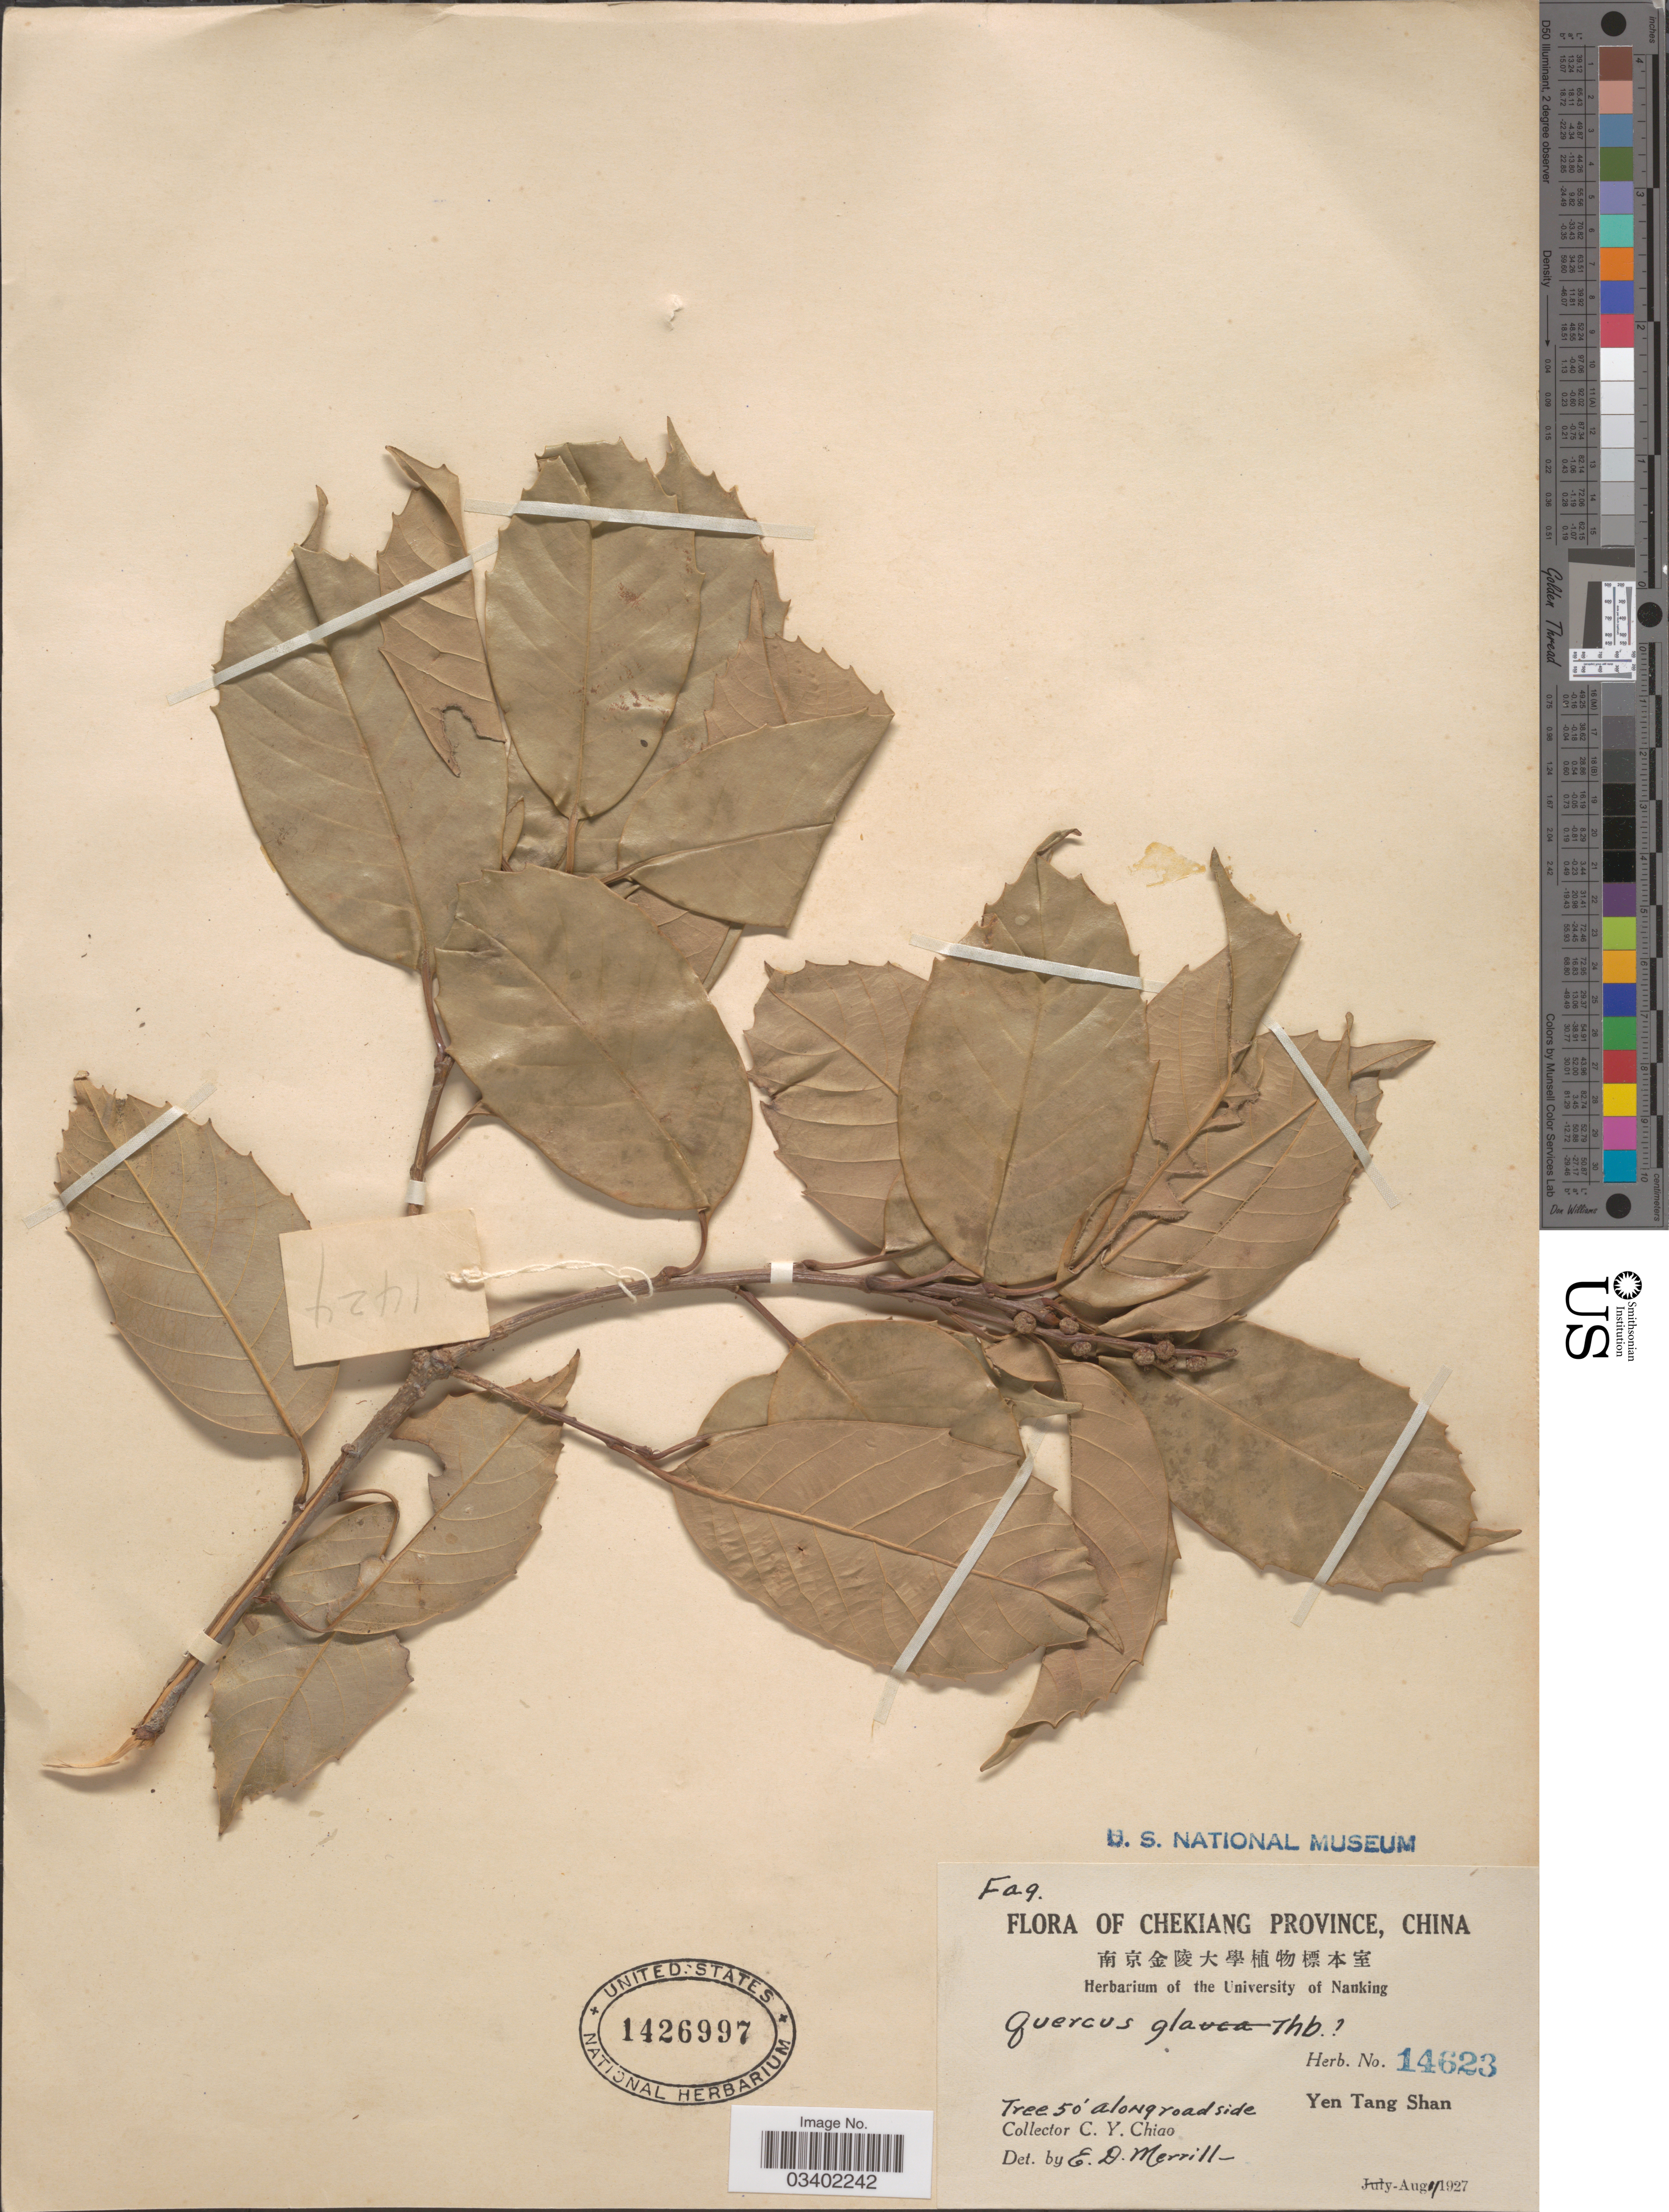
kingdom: Plantae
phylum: Tracheophyta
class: Magnoliopsida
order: Fagales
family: Fagaceae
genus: Lithocarpus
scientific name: Lithocarpus sp.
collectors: C. Y. Chiao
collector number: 14623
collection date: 1927-08-11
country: China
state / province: Zhejiang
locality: Chekiang Province. Yen Tang Shan.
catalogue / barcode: US 1426997